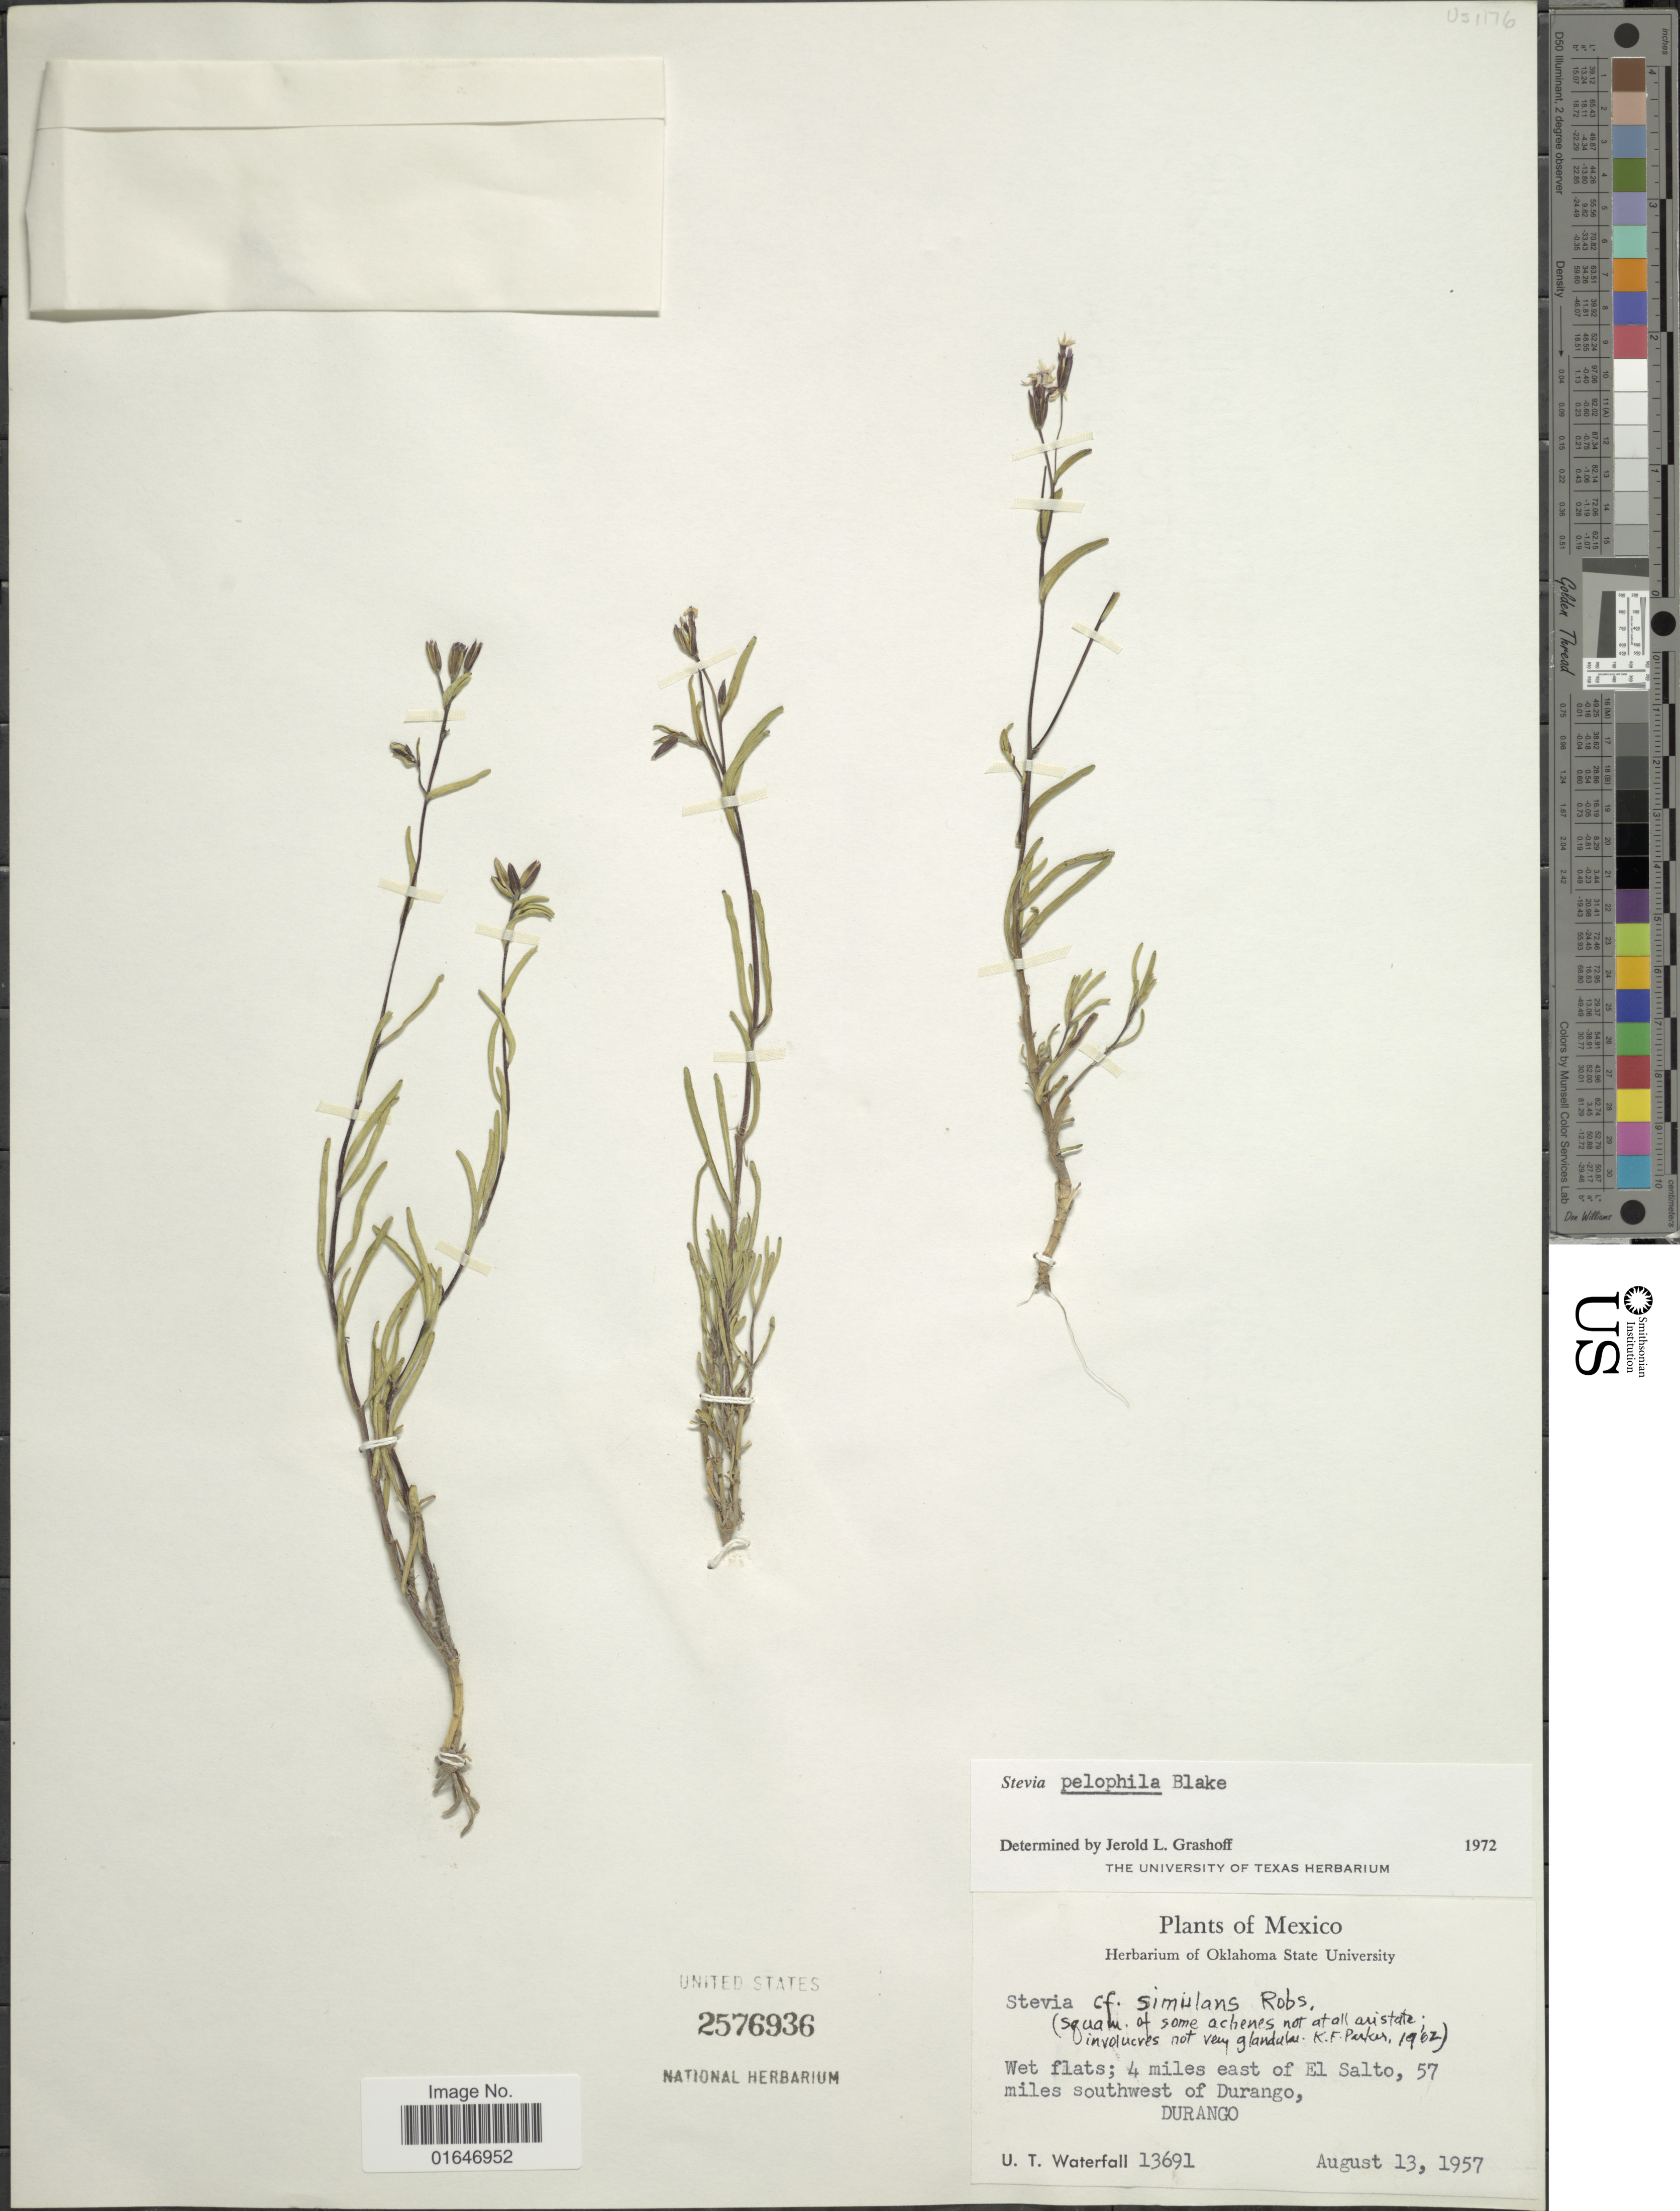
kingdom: Plantae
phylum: Tracheophyta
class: Magnoliopsida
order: Asterales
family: Asteraceae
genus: Stevia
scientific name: Stevia pelophila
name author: S.F. Blake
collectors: U. T. Waterfall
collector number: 13691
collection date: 1957-08-13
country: Mexico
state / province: Durango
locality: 4 miles east of El Salto, 57 miles southwest of Durango.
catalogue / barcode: US 2576936